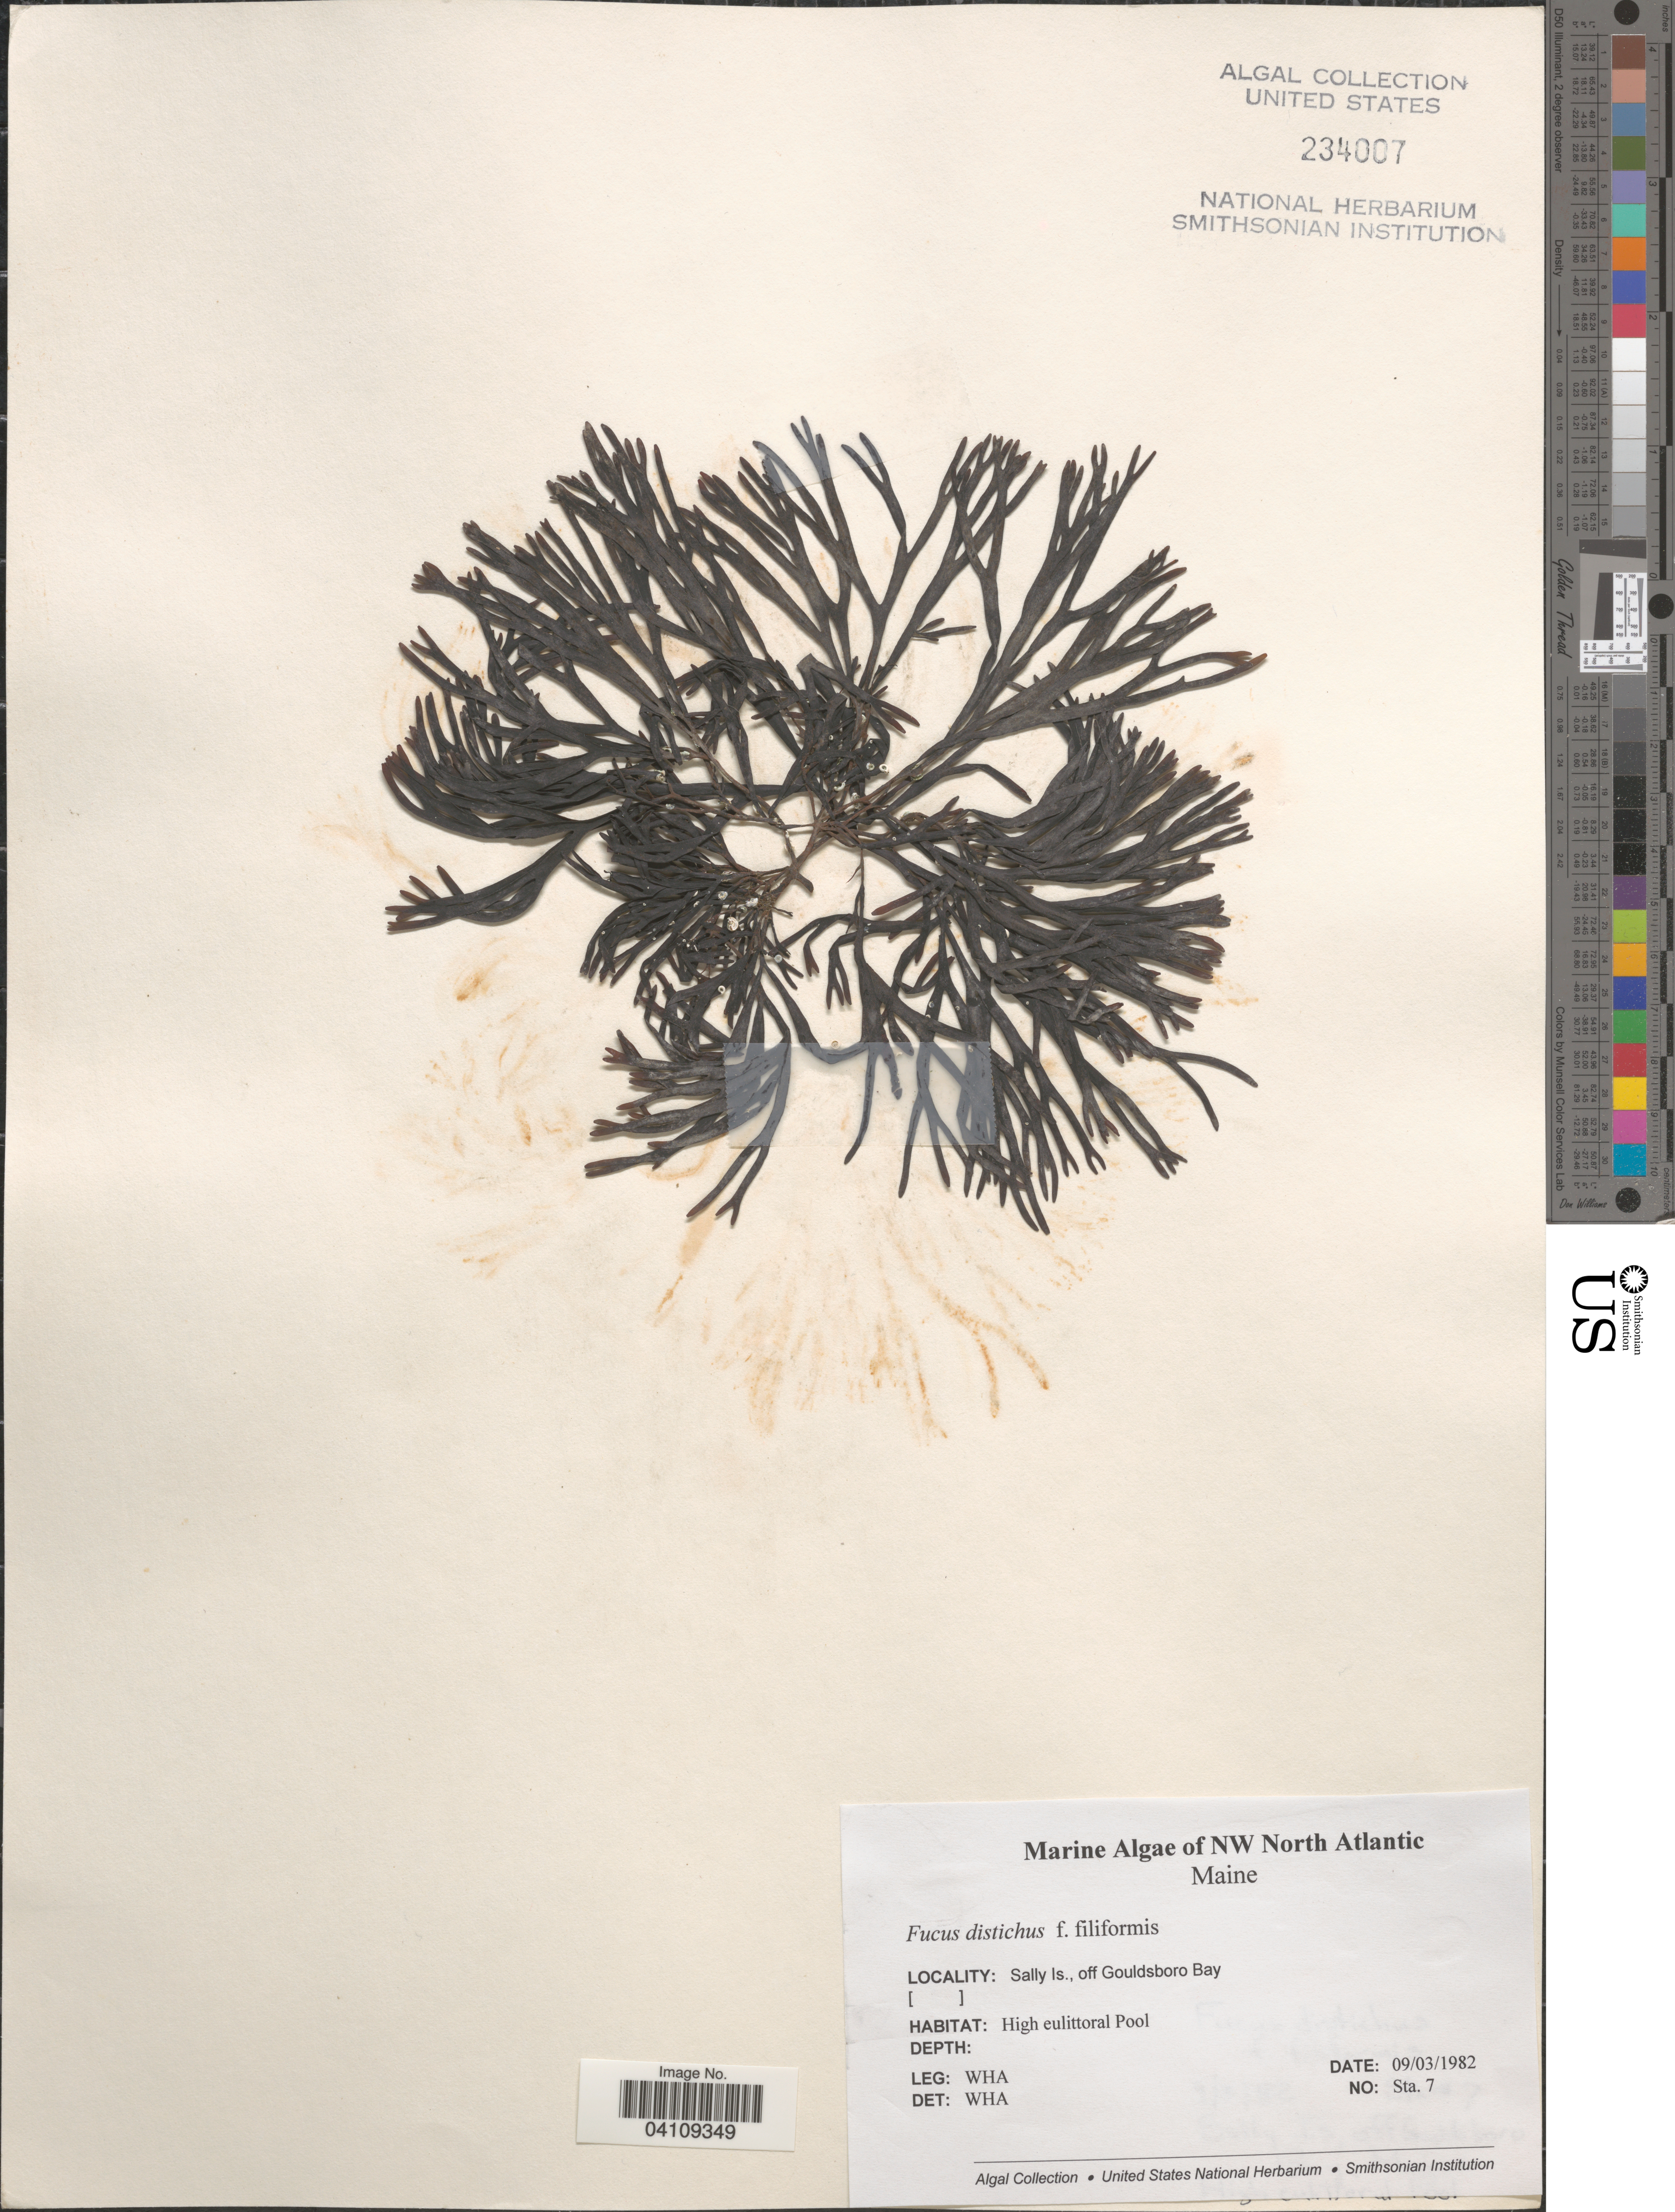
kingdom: Chromista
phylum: Ochrophyta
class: Phaeophyceae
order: Fucales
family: Fucaceae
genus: Fucus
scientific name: Fucus distichus f. filiformis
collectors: W. H. Adey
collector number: Sta. 7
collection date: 1982-09-03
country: United States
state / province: Maine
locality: NW North Atlantic. Sally Is., off Gouldsboro Bay.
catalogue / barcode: US 234007